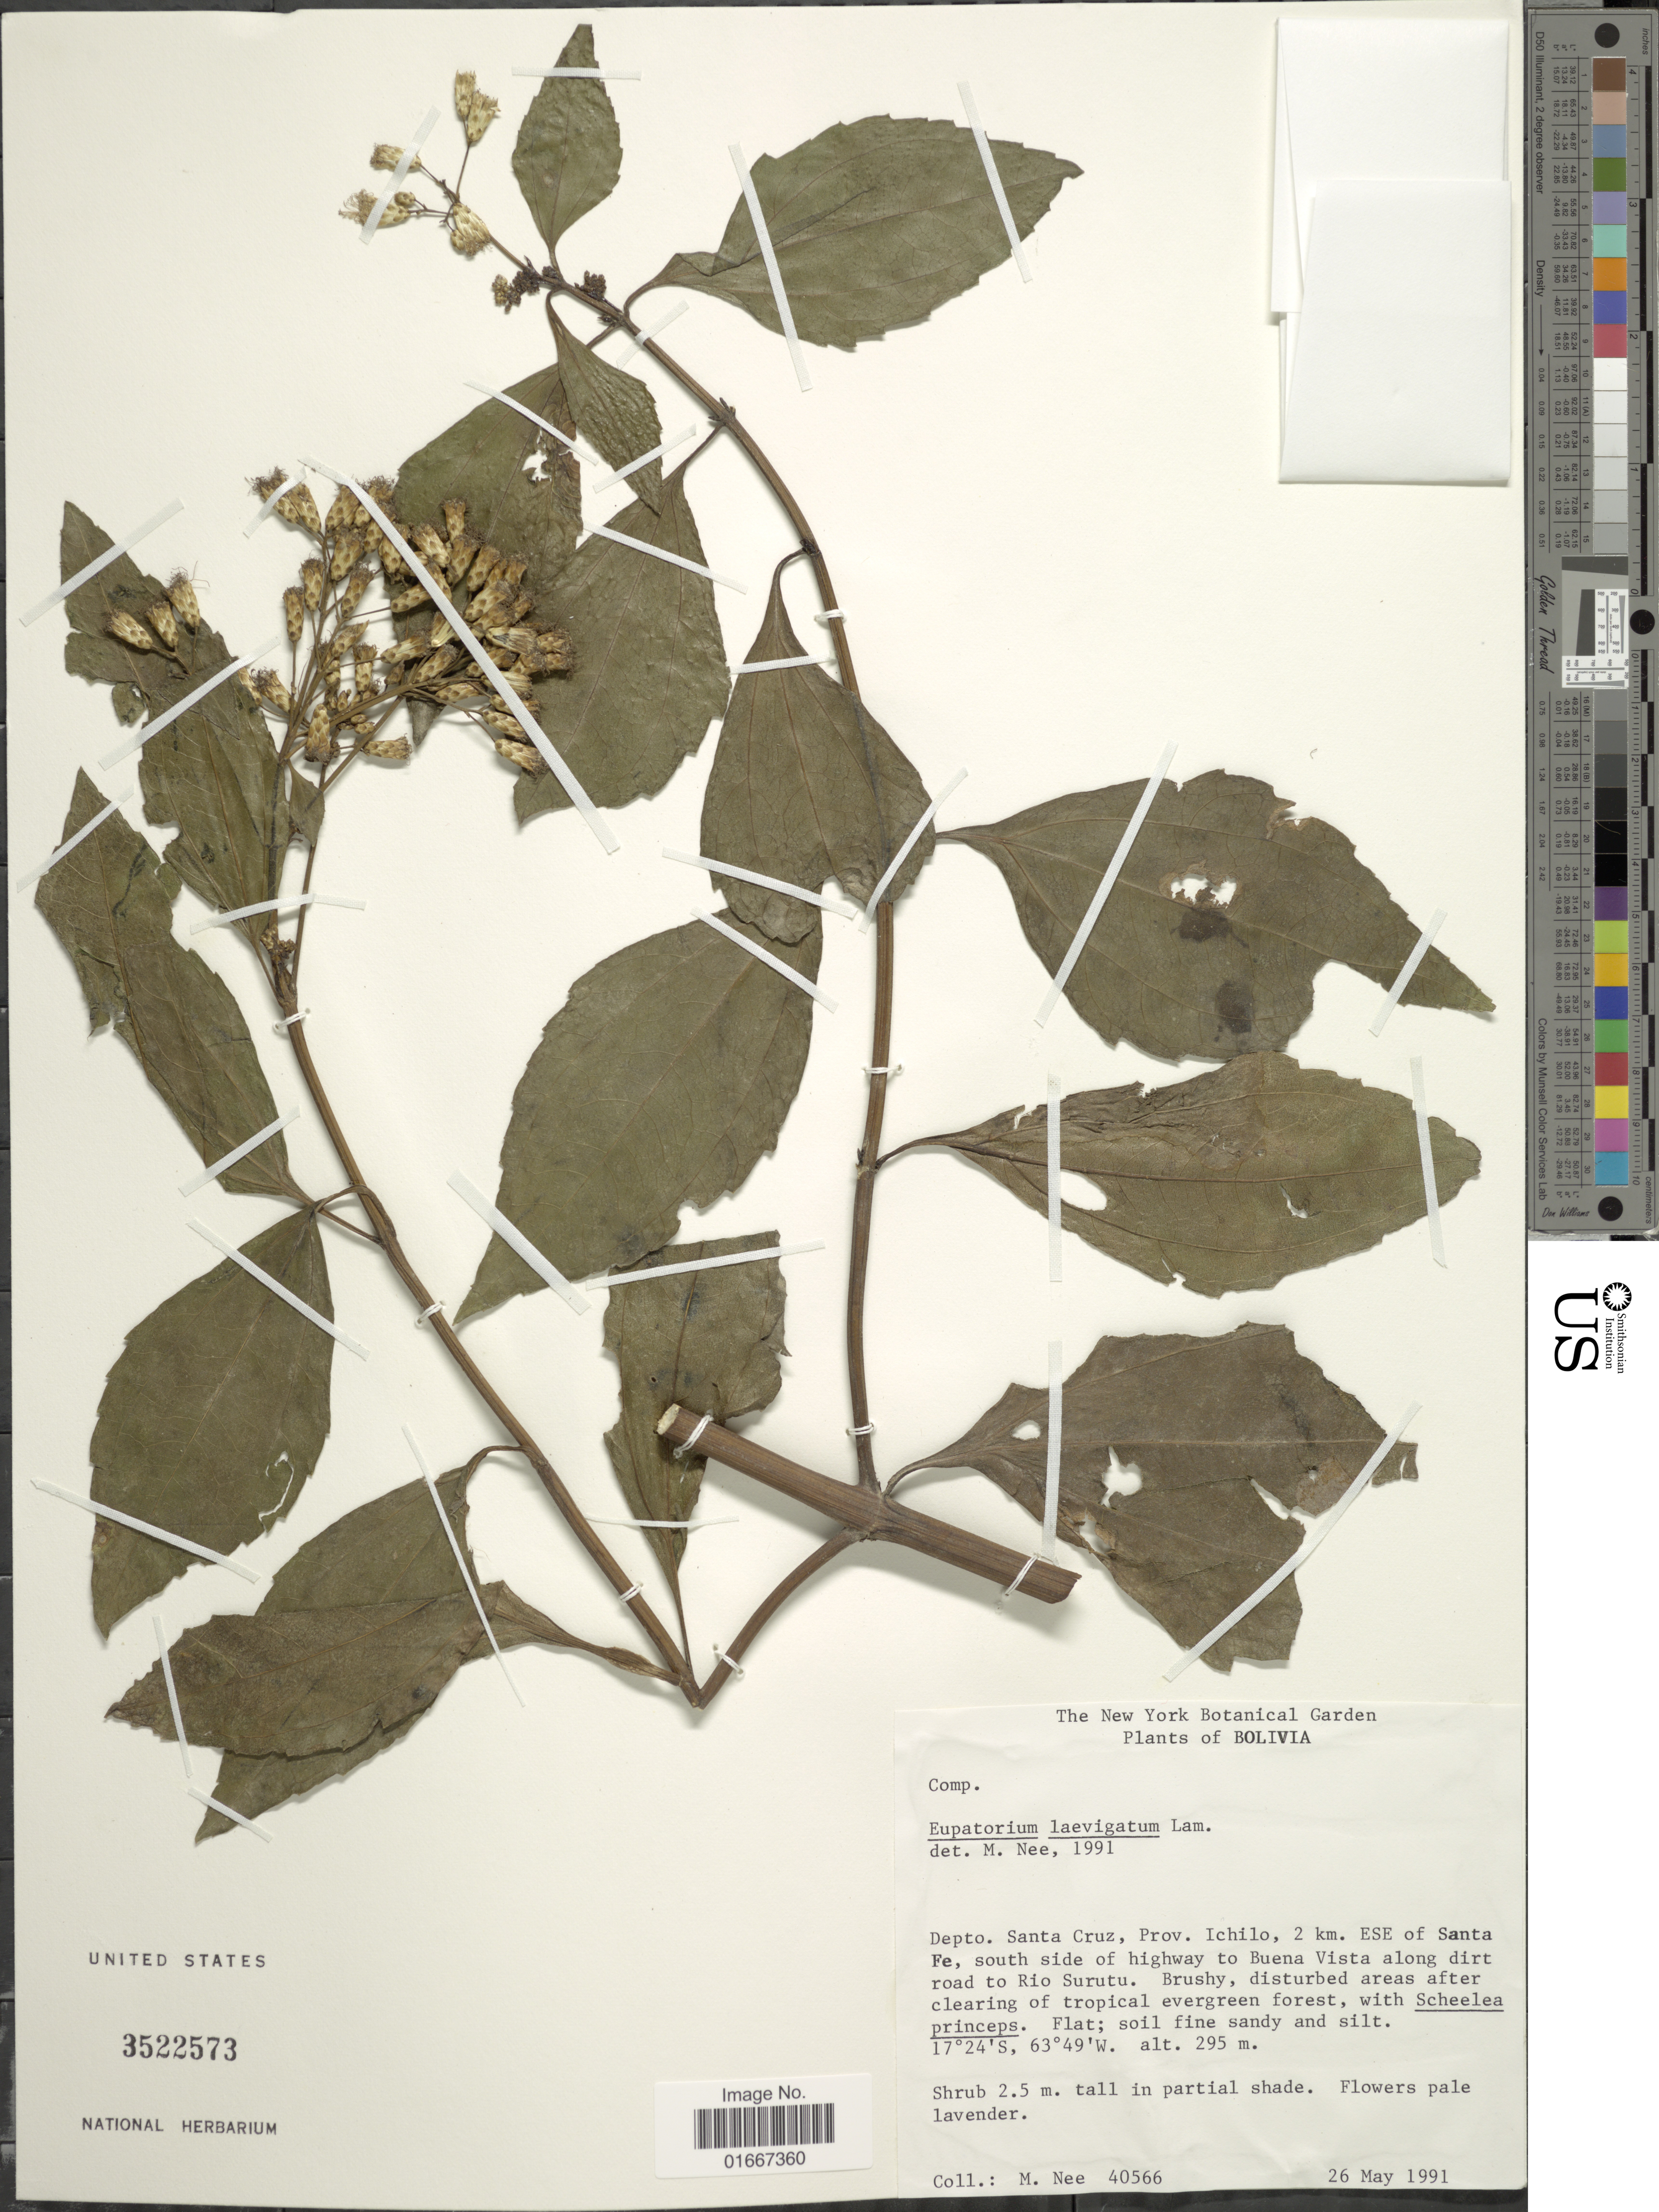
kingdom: Plantae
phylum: Tracheophyta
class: Magnoliopsida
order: Asterales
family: Asteraceae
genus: Chromolaena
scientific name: Chromolaena laevigata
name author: (Lam.) R.M. King & H. Rob.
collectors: J. Penaranda, L. Flores, E. Mamani, F. Janko & et al.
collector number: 692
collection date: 2008-05-09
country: Bolivia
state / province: Santa Cruz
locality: Provincia Valle Grande, Muncipio Valle Grande, Canton Pucara, Seccion Municipal Alto Seco, Comunidad Alto Seco. Alto Seco Villa Serrano - Valle Grande, Bosque Montano Boliviano - Tucumana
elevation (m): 1964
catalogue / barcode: US 3685596